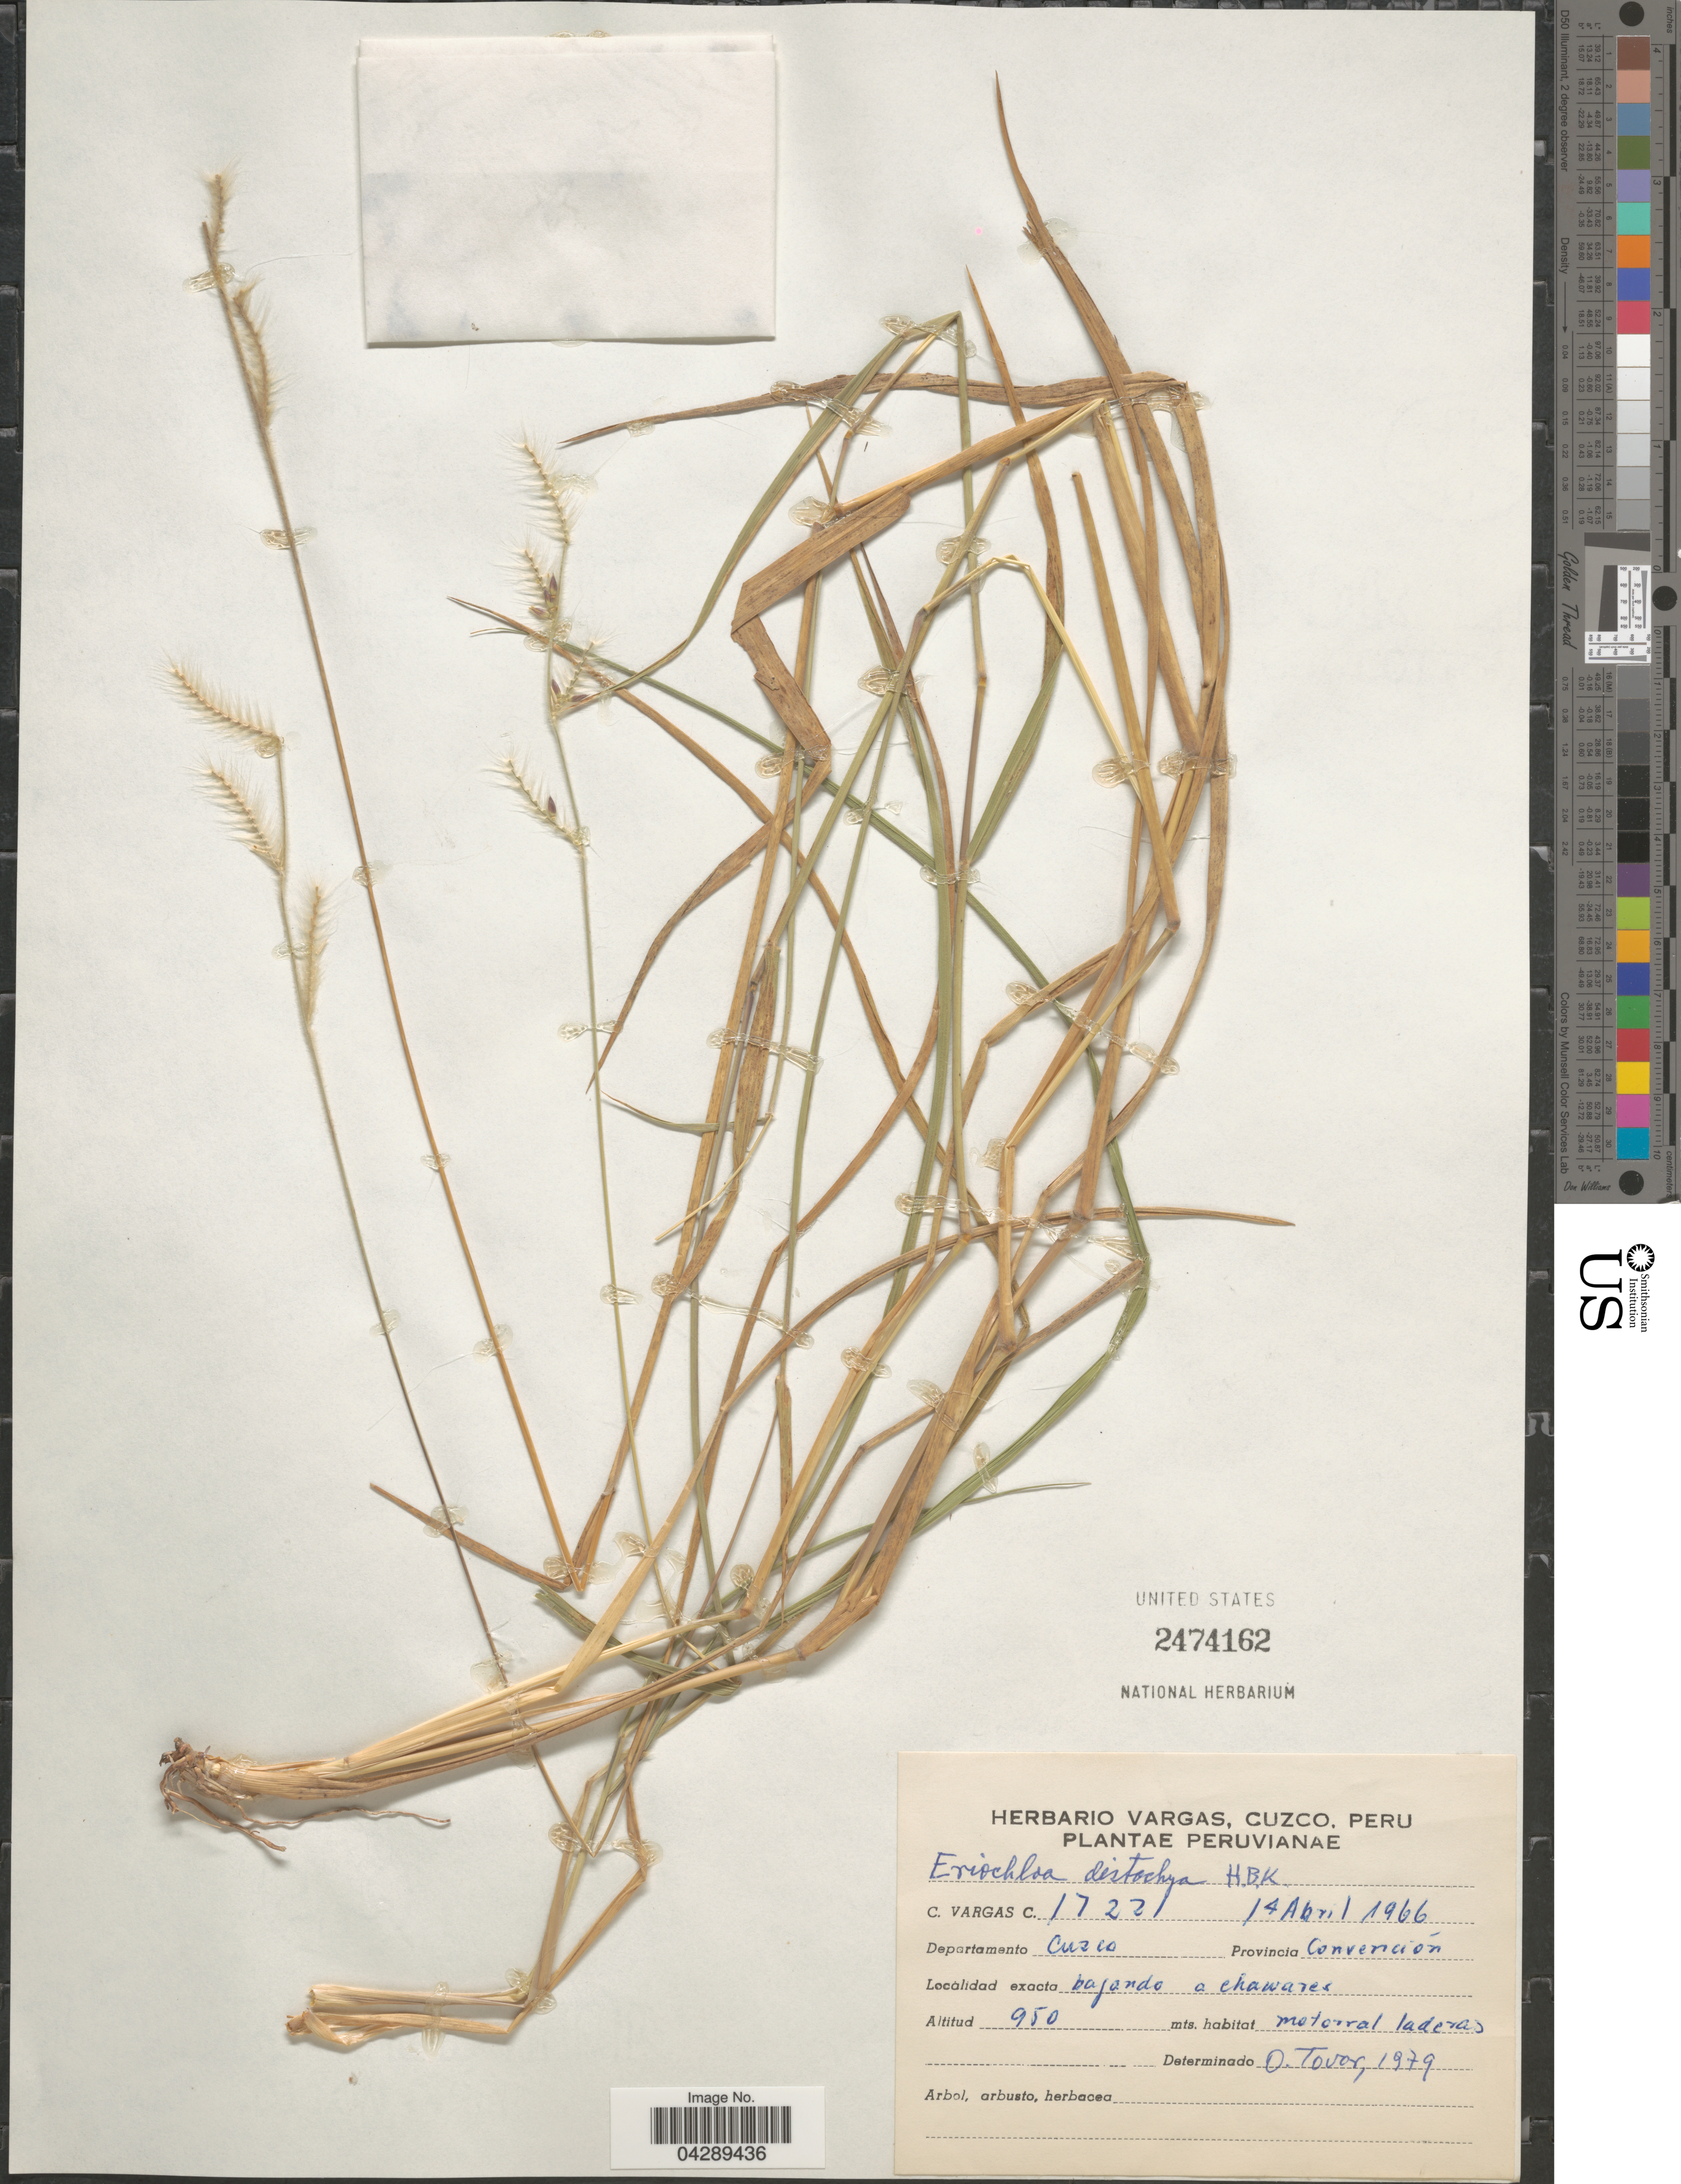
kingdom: Plantae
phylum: Tracheophyta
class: Liliopsida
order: Poales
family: Poaceae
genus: Eriochloa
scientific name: Eriochloa distachya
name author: Kunth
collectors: C. Vargas Calderón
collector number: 1722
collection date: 1966-04-14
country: Peru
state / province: Cusco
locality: Departamento Cuzco. Provincia Convención.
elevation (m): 950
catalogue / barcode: US 2474162